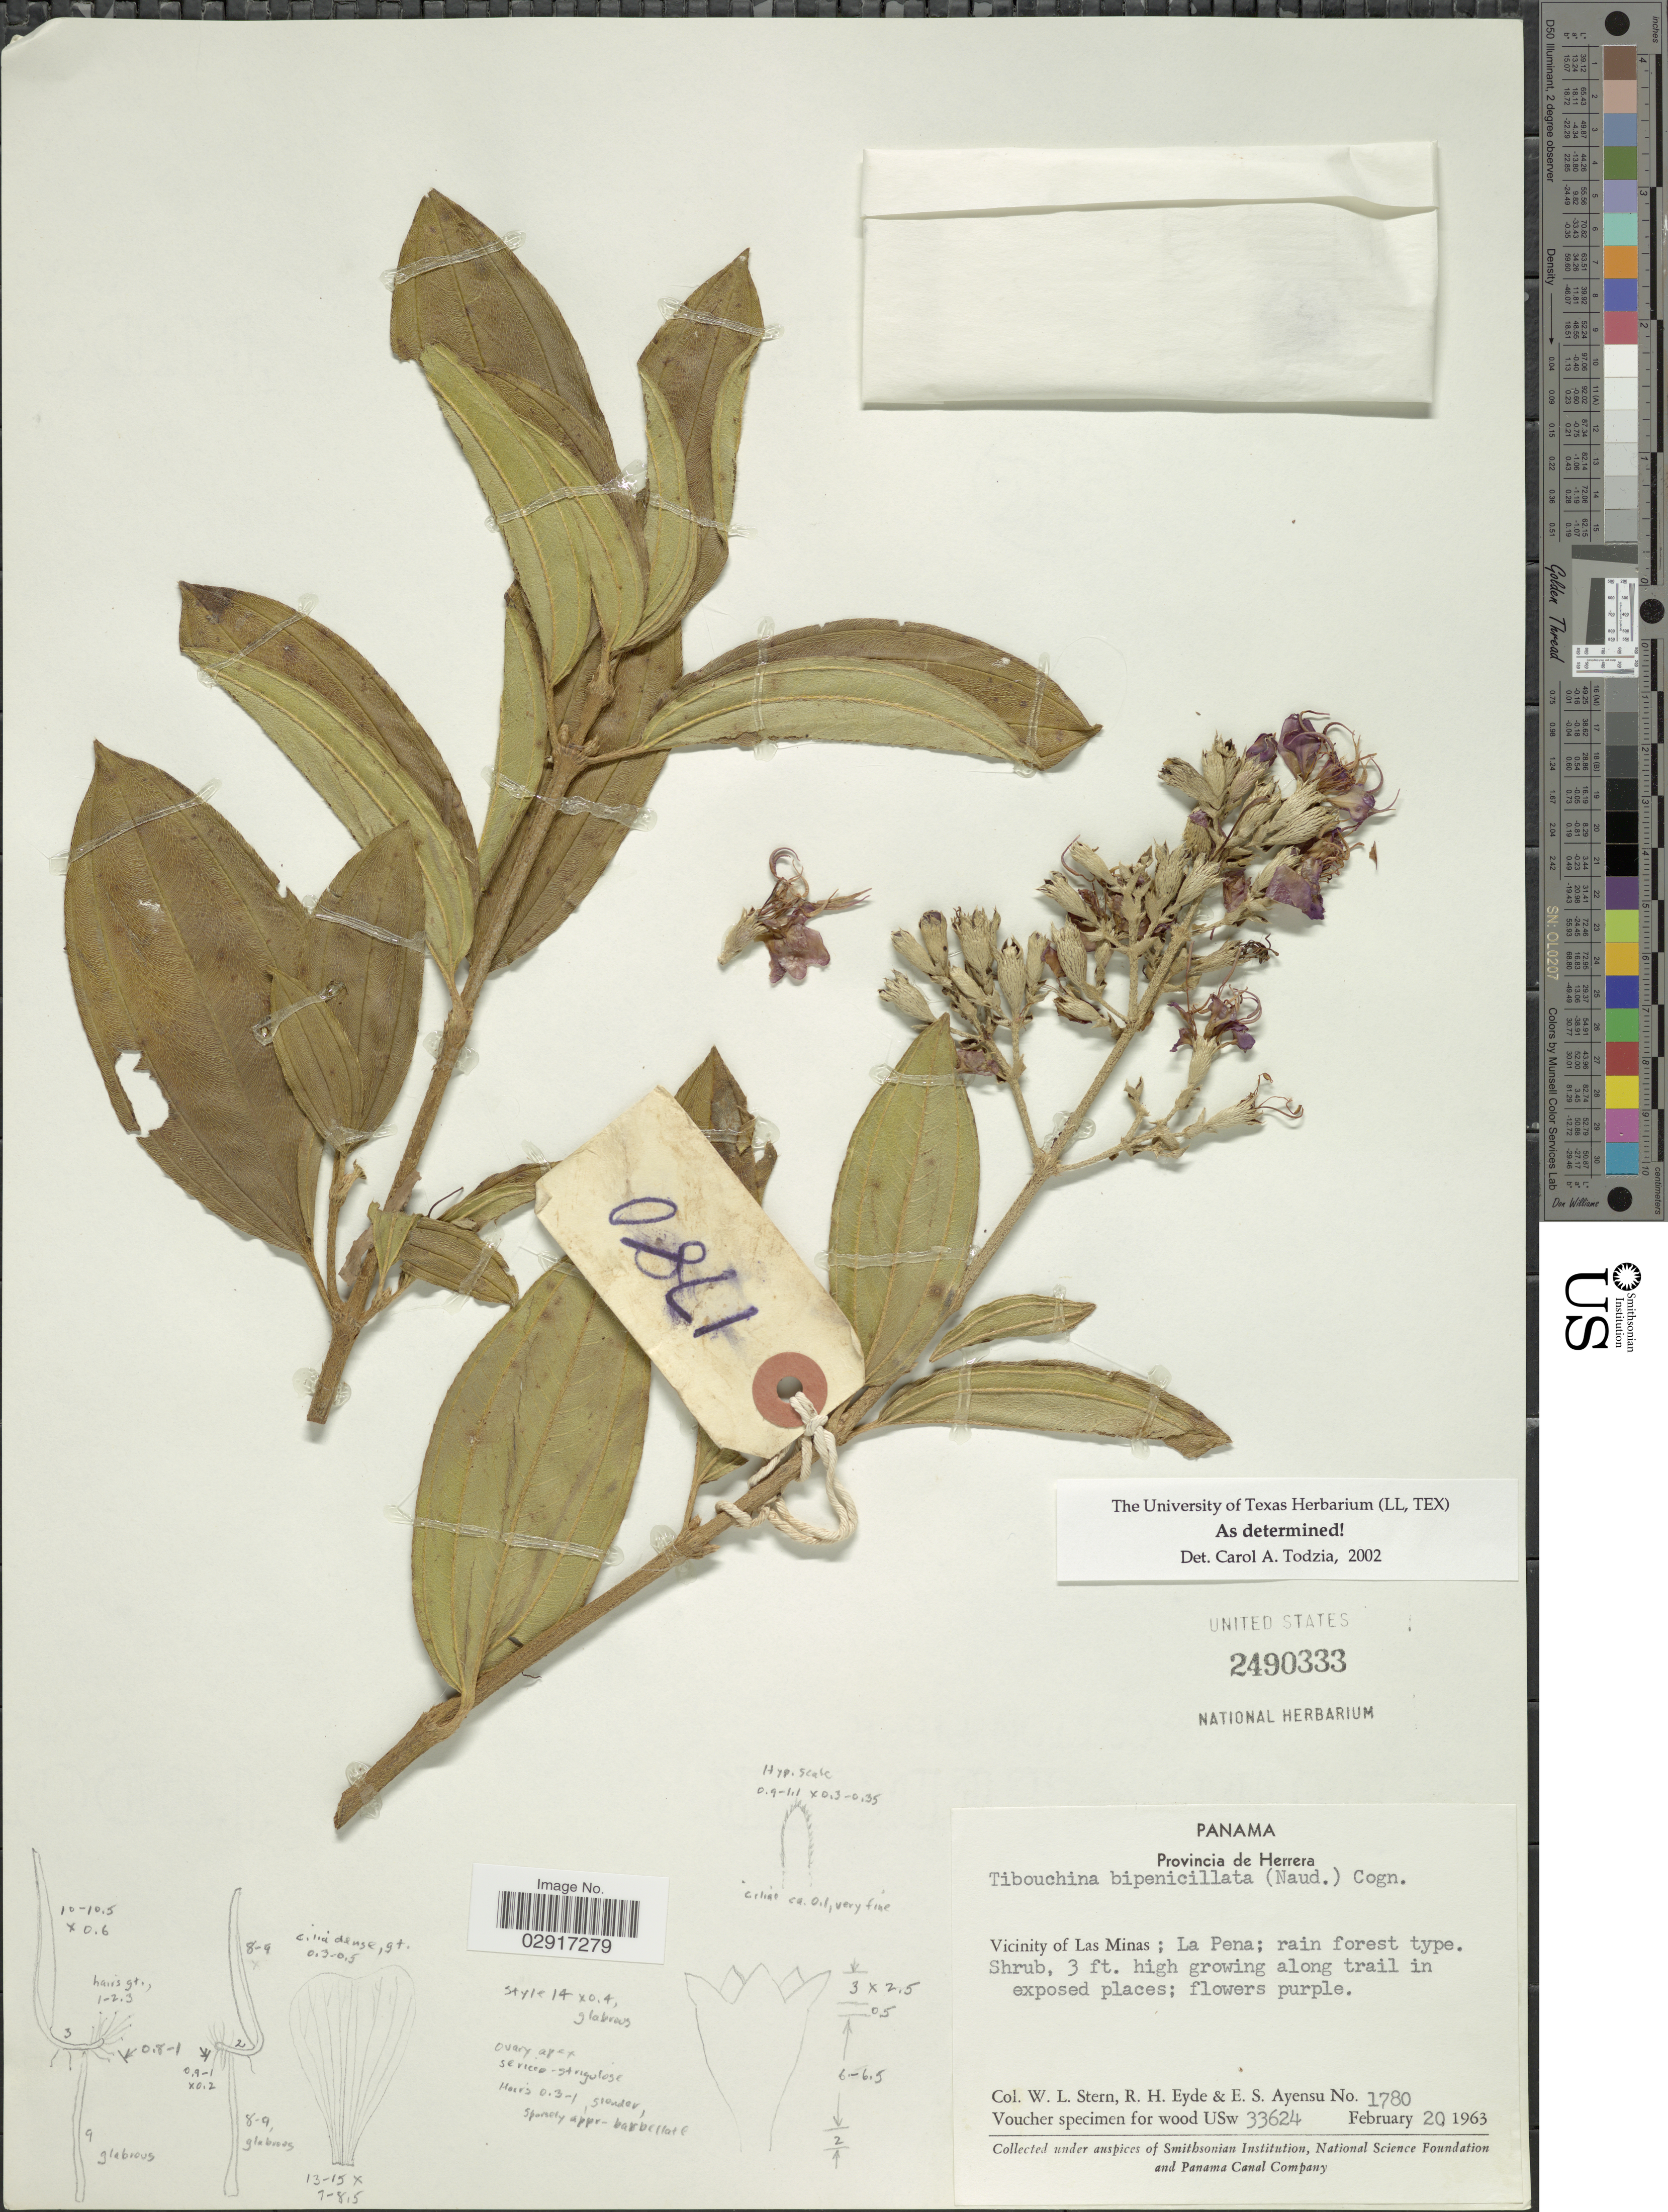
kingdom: Plantae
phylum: Tracheophyta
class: Magnoliopsida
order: Myrtales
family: Melastomataceae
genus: Tibouchina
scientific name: Tibouchina bipenicillata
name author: (Naudin) Cogn.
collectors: W. L. Stern, R. H. Eyde & E. S. Ayensu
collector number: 1780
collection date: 1963-02-20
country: Panama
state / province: Herrera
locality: Vicinity of Las Minas; La Pena.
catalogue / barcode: US 2490333